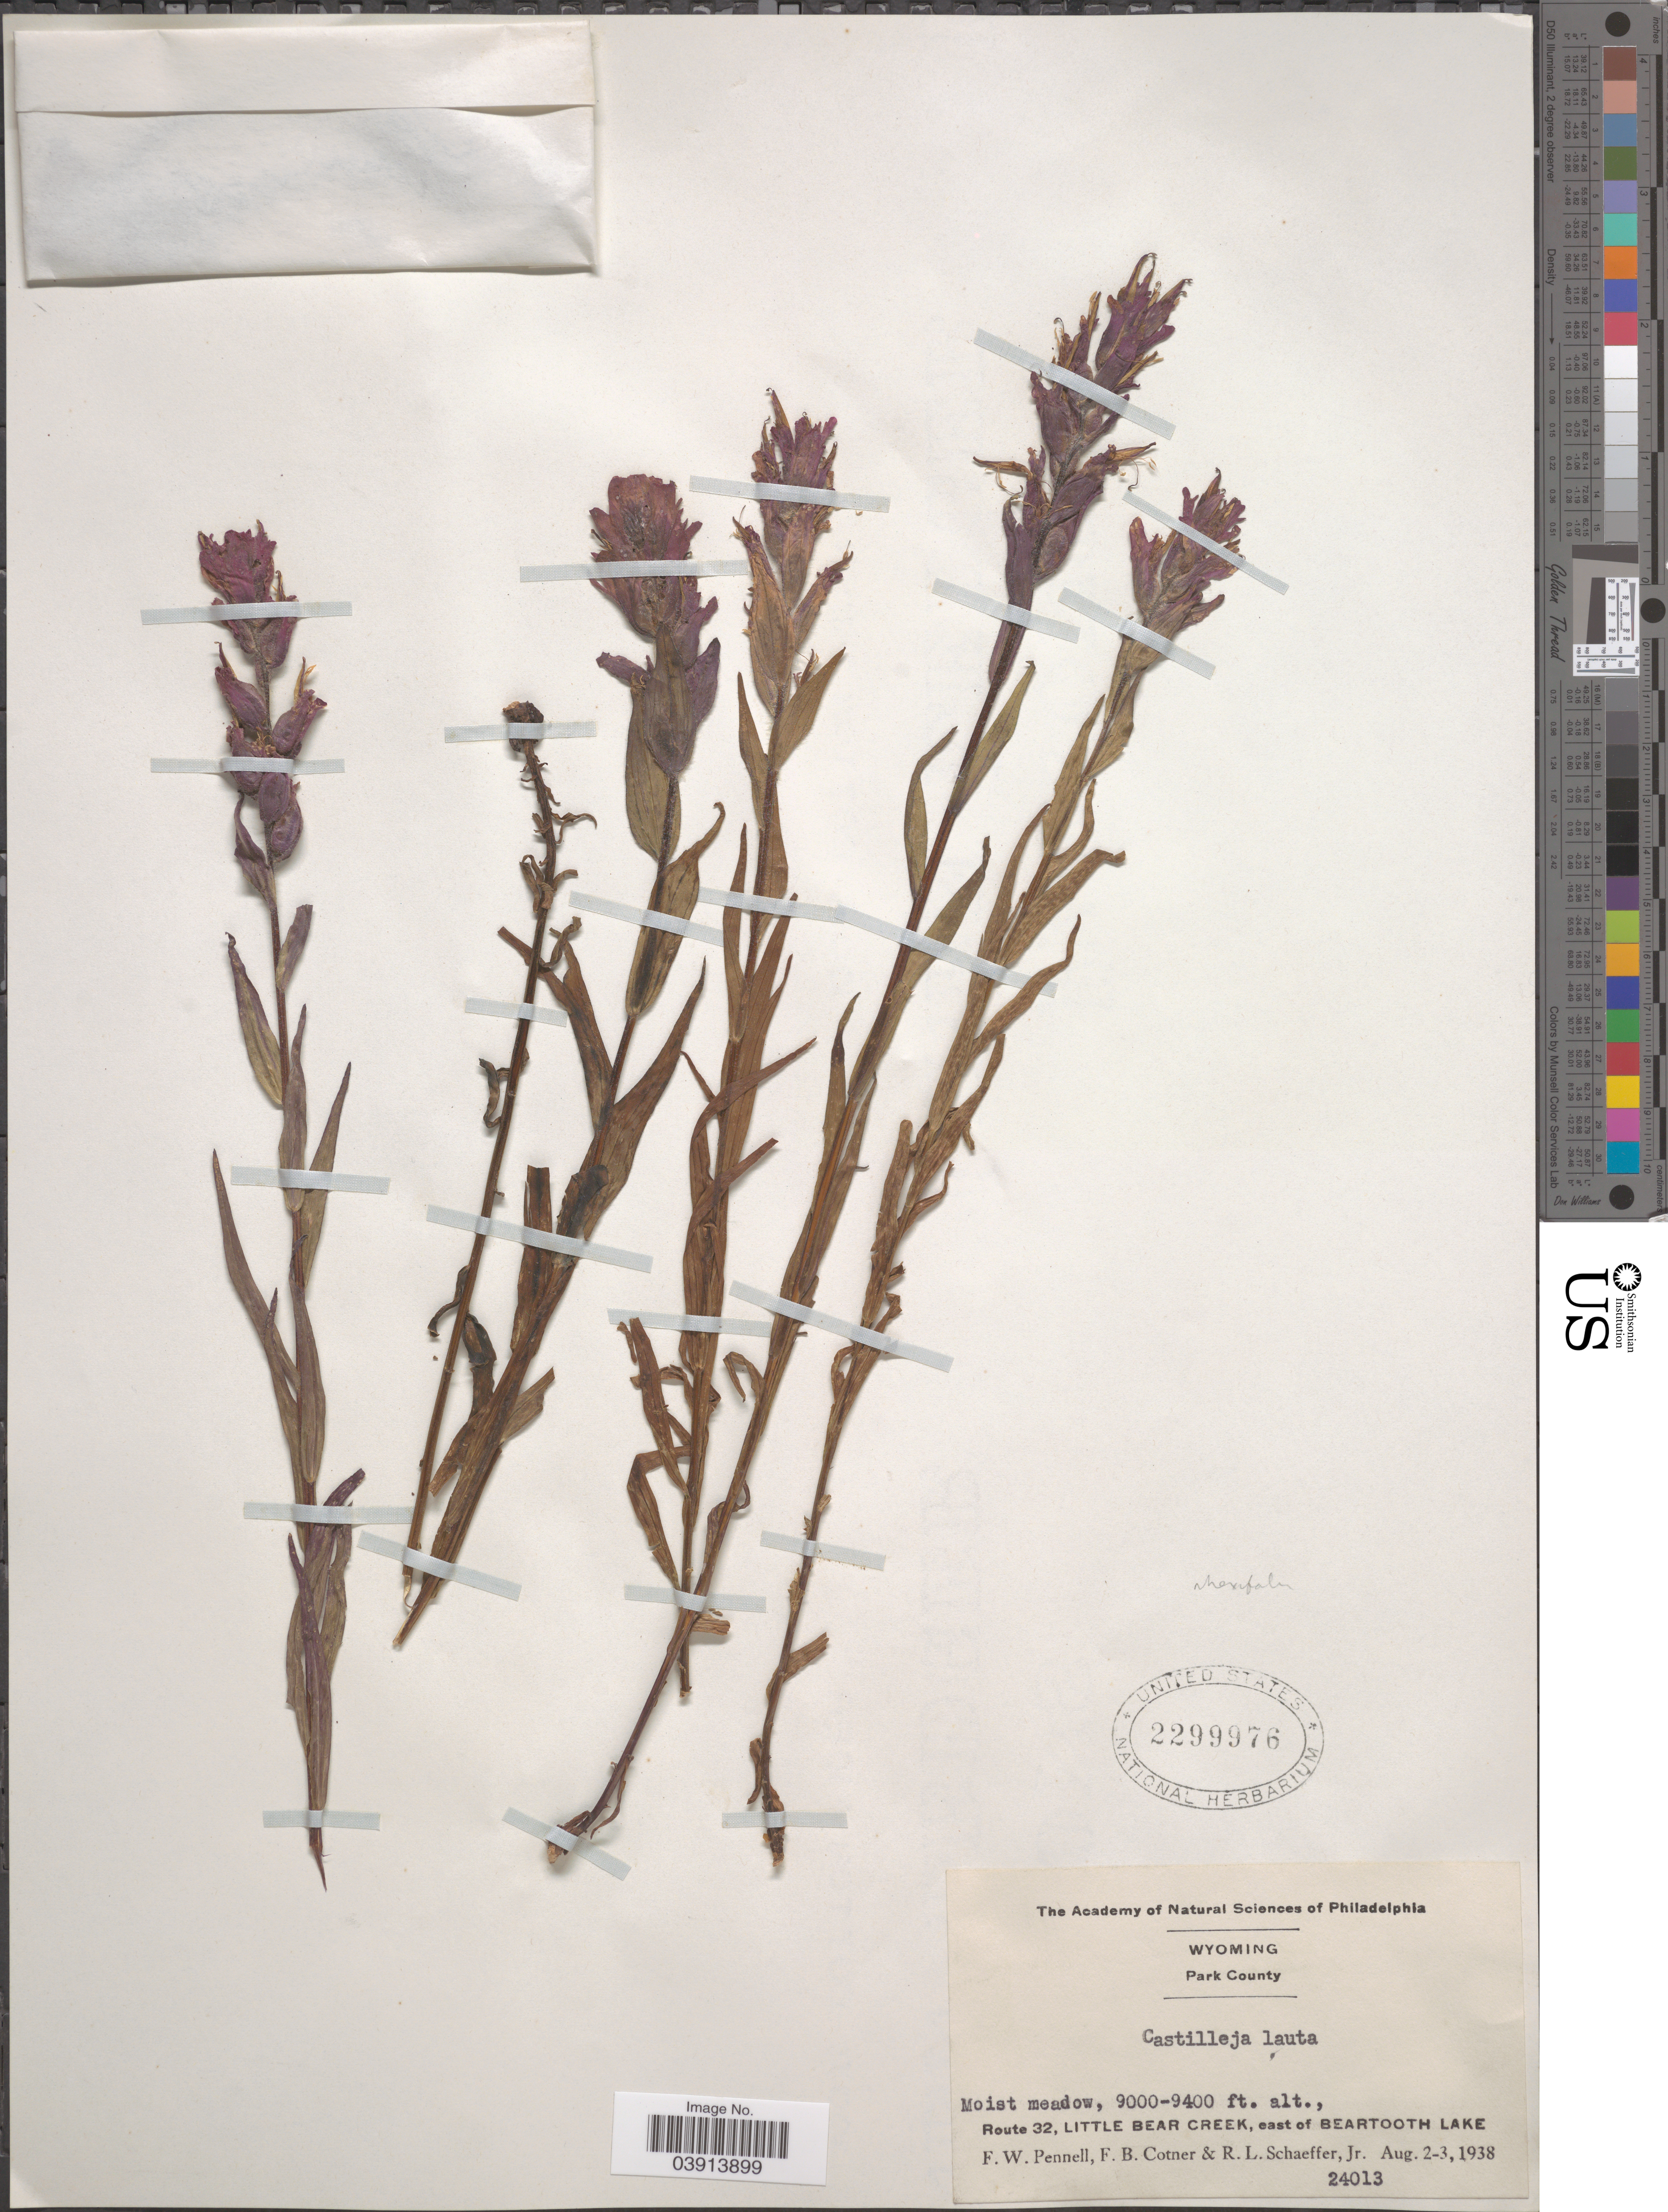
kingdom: Plantae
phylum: Tracheophyta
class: Magnoliopsida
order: Lamiales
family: Orobanchaceae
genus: Castilleja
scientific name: Castilleja rhexiifolia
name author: Rydb.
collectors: F. W. Pennell, F. Cotner & R. L. Schaeffer Jr.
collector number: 24013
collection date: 1938-08-02/1938-08-03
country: United States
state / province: Wyoming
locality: Park County. Route 32, Little Bear Creek, east of Beartooth Lake.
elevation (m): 2743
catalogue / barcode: US 2299976